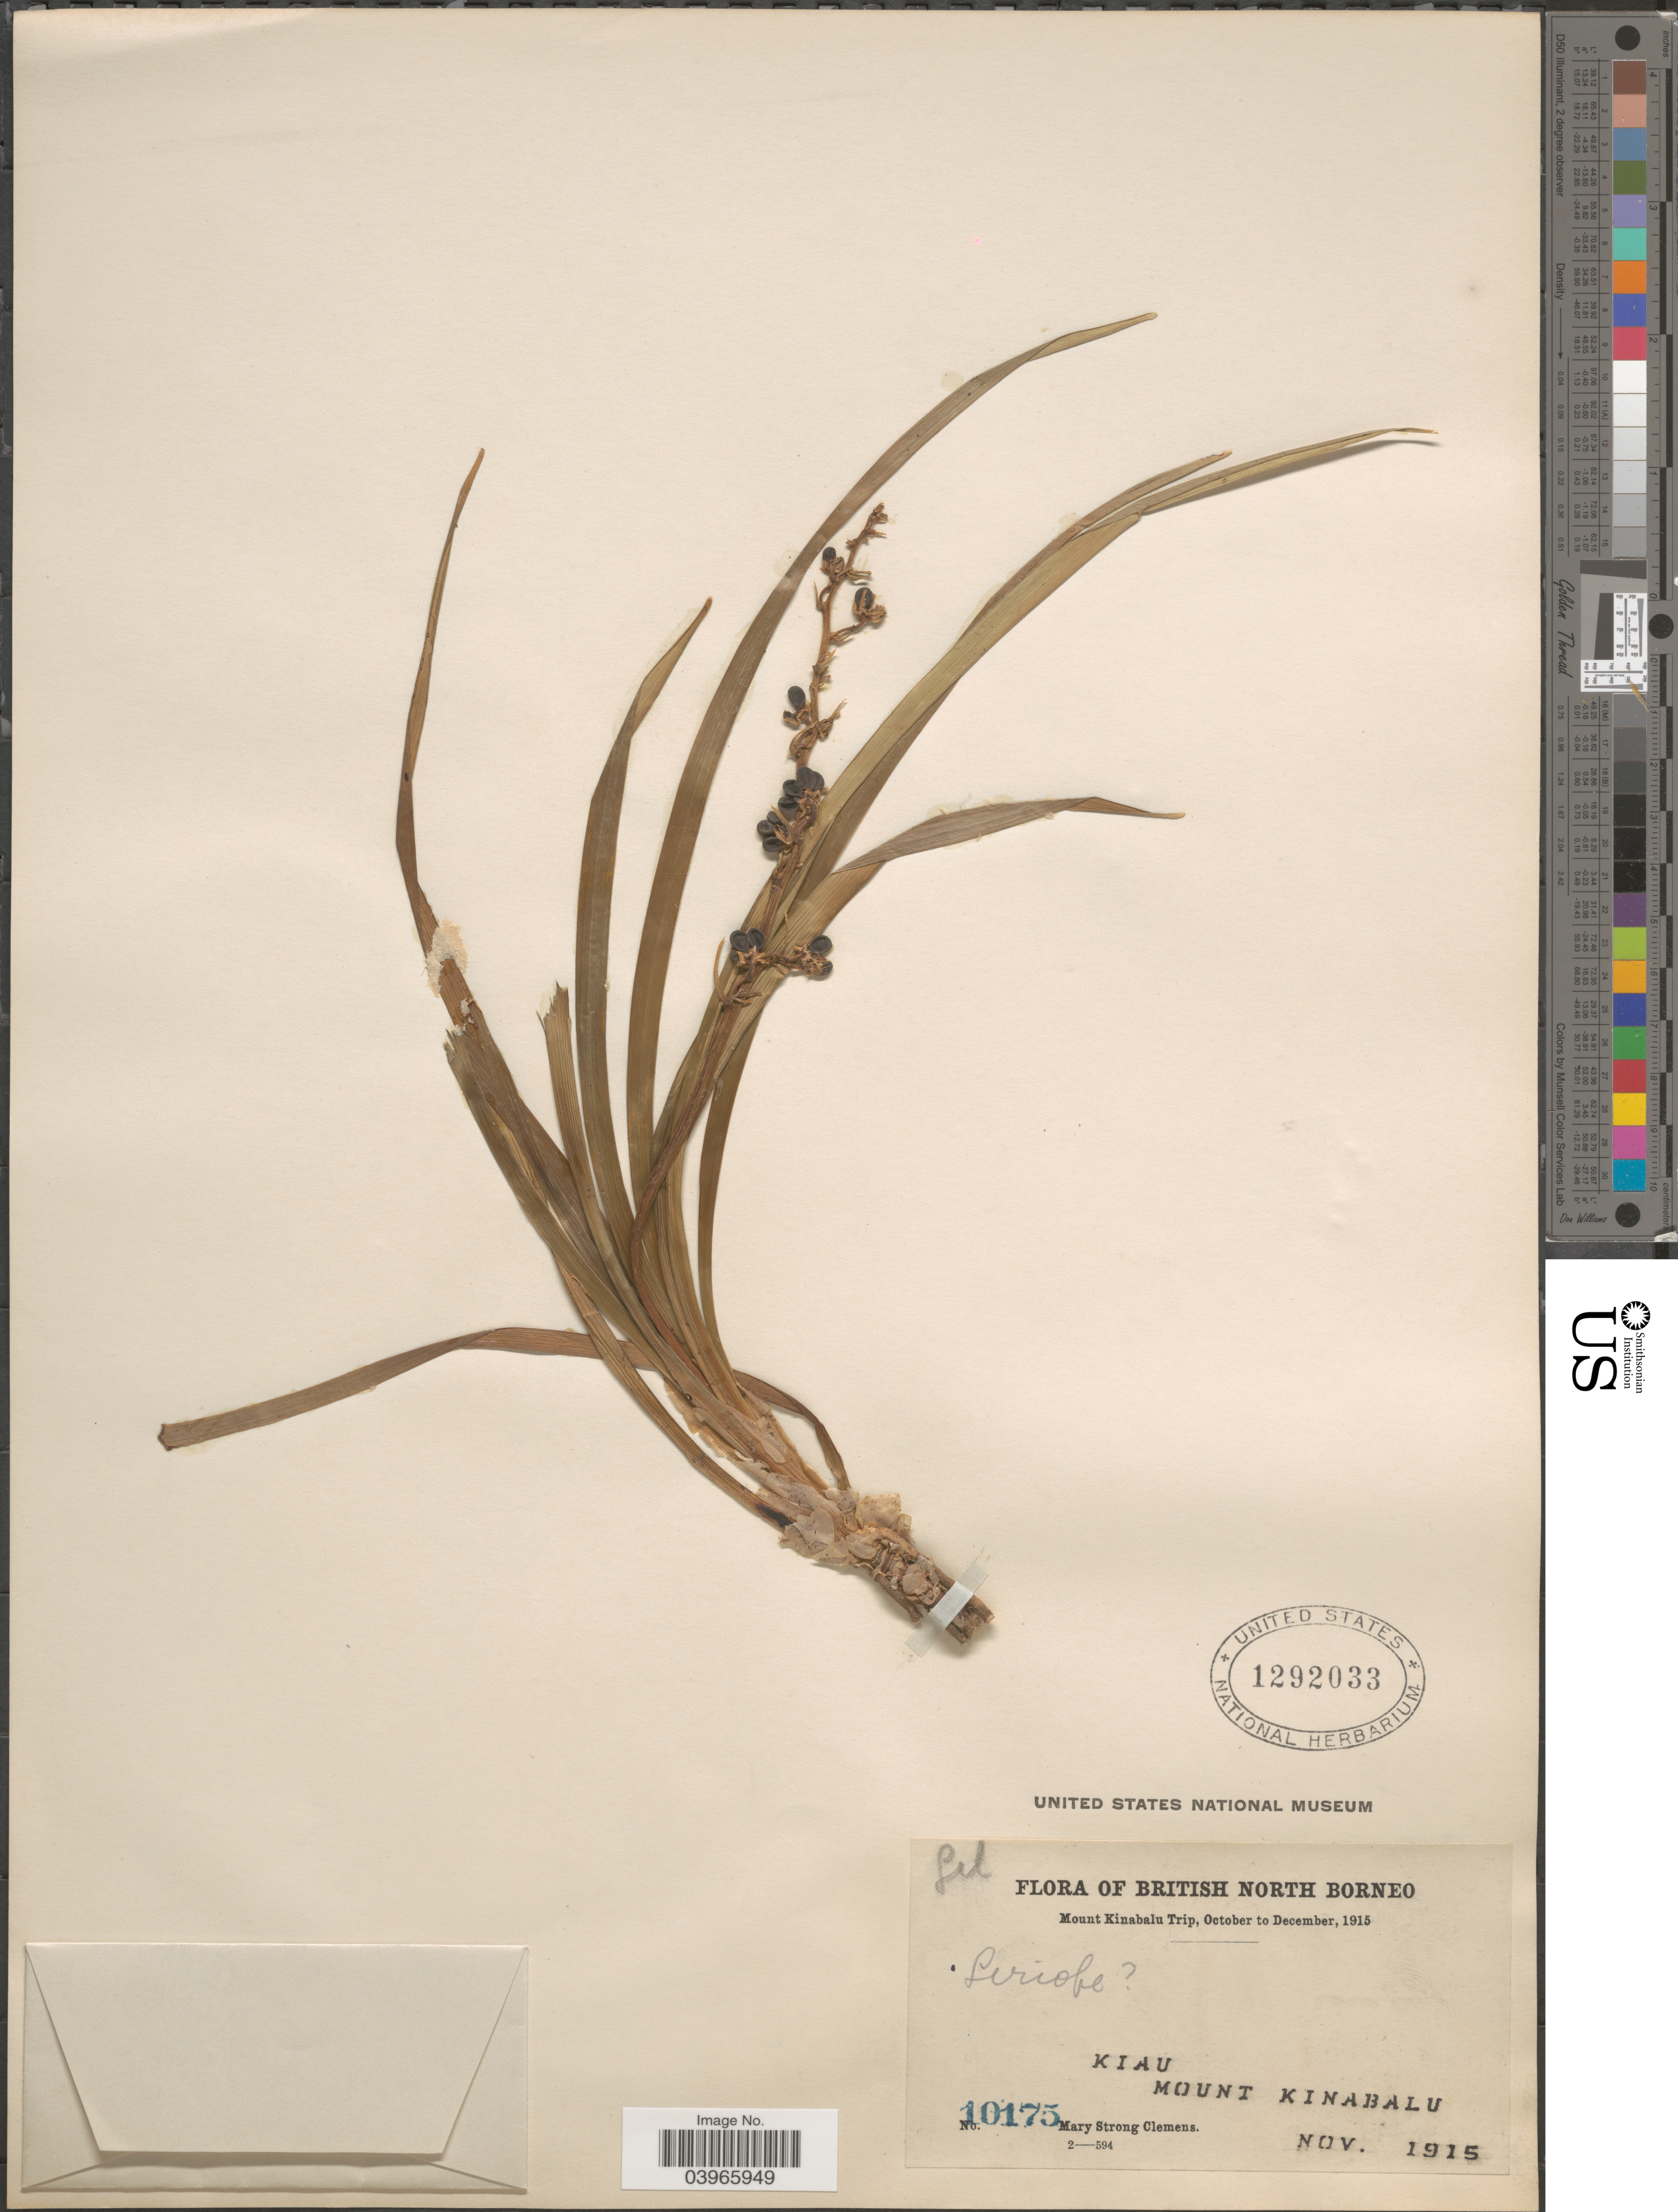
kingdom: Plantae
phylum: Tracheophyta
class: Liliopsida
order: Asparagales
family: Asparagaceae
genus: Liriope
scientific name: Liriope sp.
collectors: M. S. Clemens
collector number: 10175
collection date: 1915-11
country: Malaysia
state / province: Sabah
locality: British North Borneo. Mount Kinabalu Trip [unsure placement]. Kiau. Mount Kinabalu.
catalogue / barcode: US 1292033